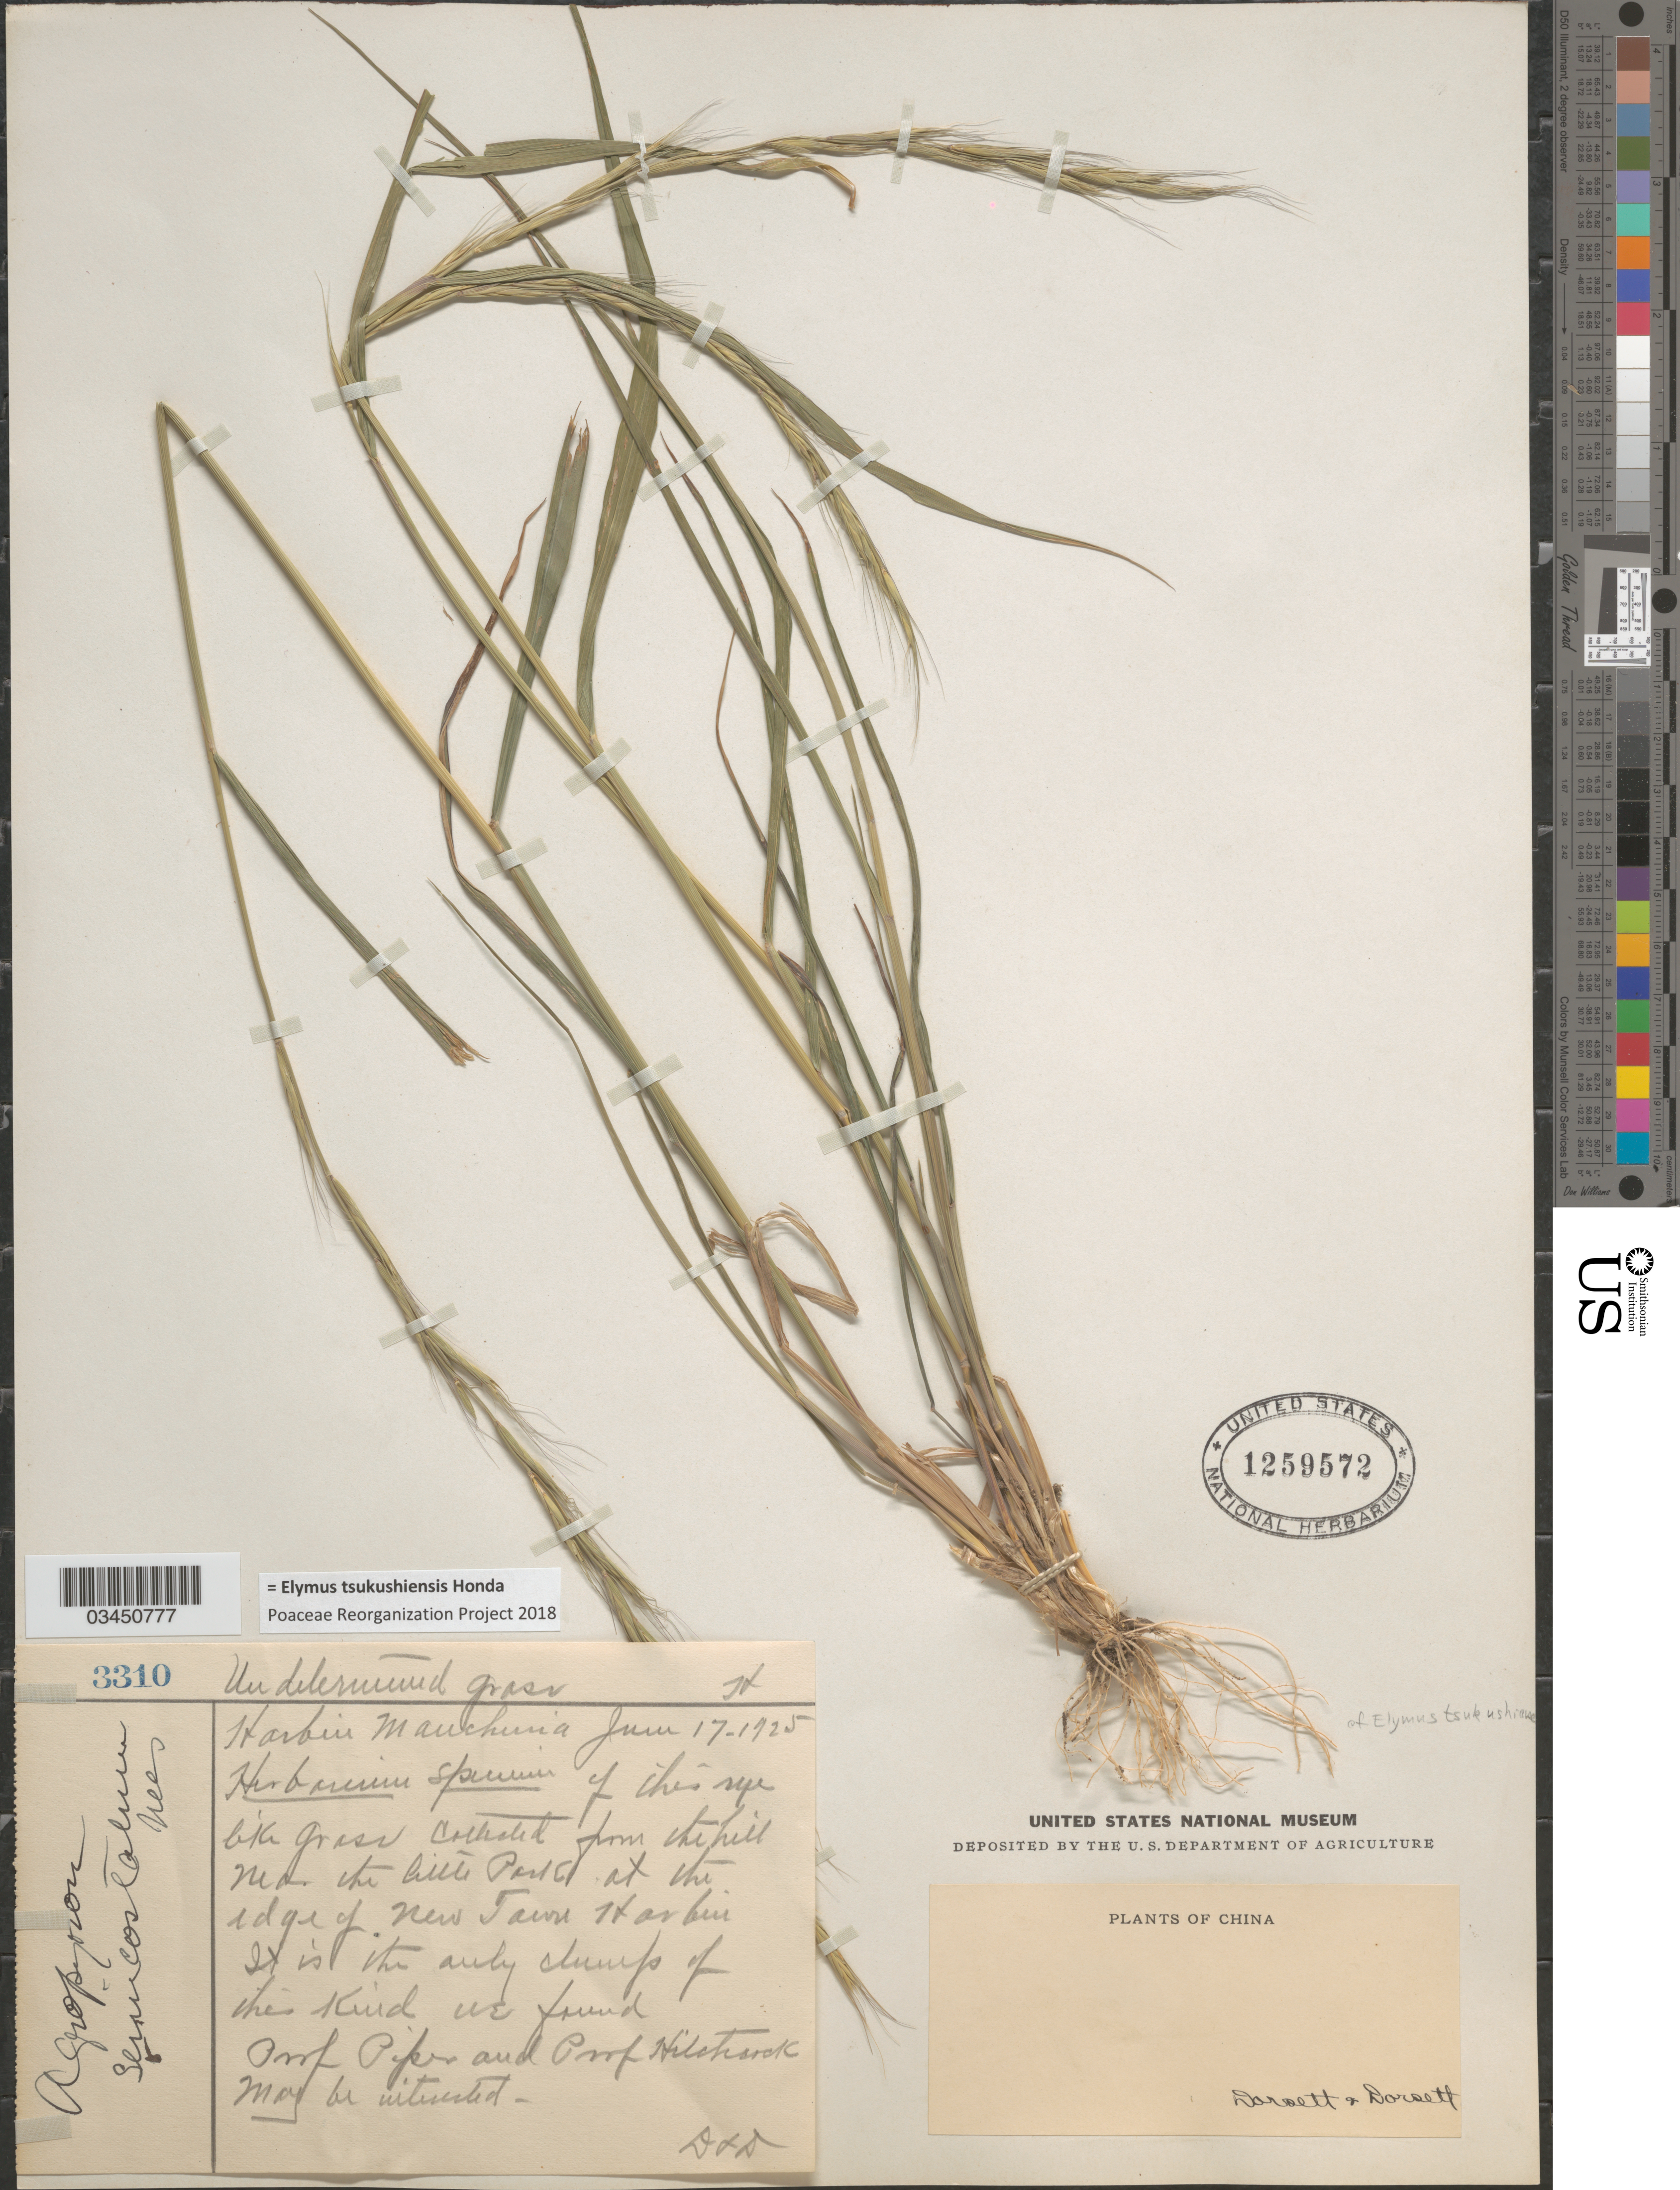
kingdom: Plantae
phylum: Tracheophyta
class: Liliopsida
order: Poales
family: Poaceae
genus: Elymus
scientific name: Elymus tsukushiensis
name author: Honda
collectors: -- Dorsett & Dorsett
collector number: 3310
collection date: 1925-06-17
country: China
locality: Harbin Manchuria.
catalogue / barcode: US 1259572